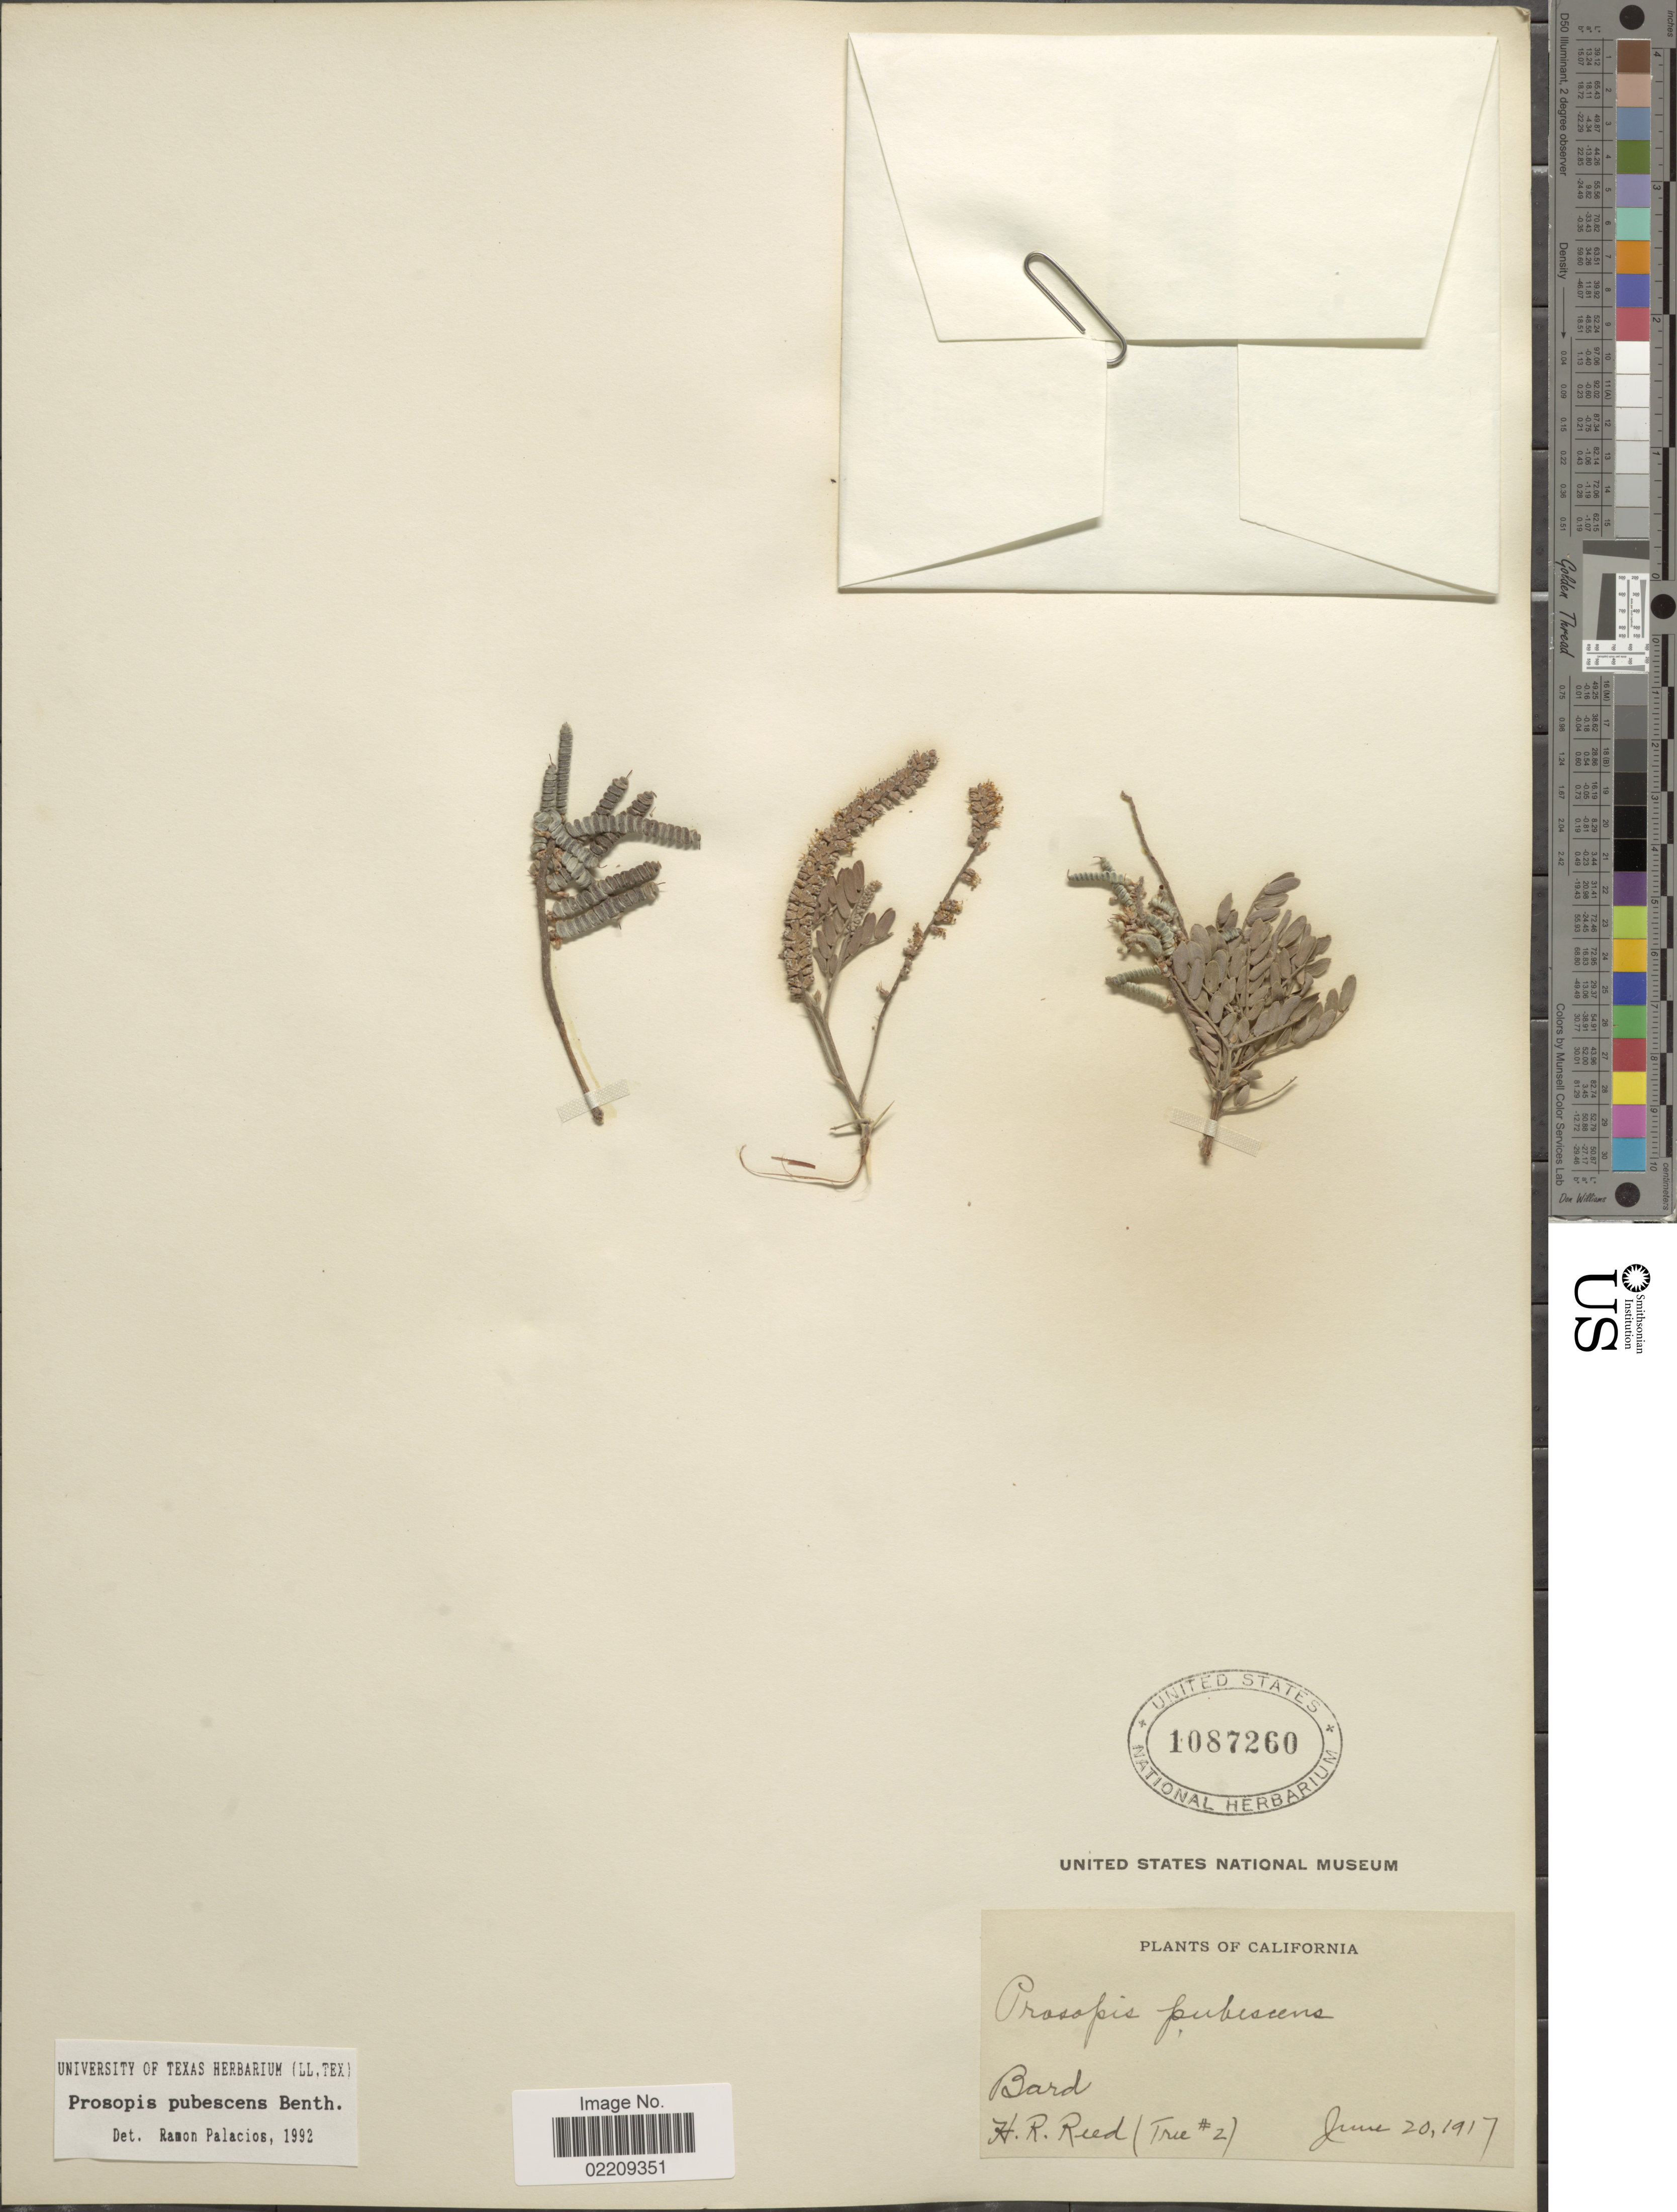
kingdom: Plantae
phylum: Tracheophyta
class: Magnoliopsida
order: Fabales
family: Fabaceae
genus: Strombocarpa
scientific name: Strombocarpa pubescens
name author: (Benth.) A. Gray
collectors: H. Reed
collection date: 1917-06-20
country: United States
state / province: California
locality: Bard (Tree #2) [unsure placement].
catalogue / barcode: US 1087260